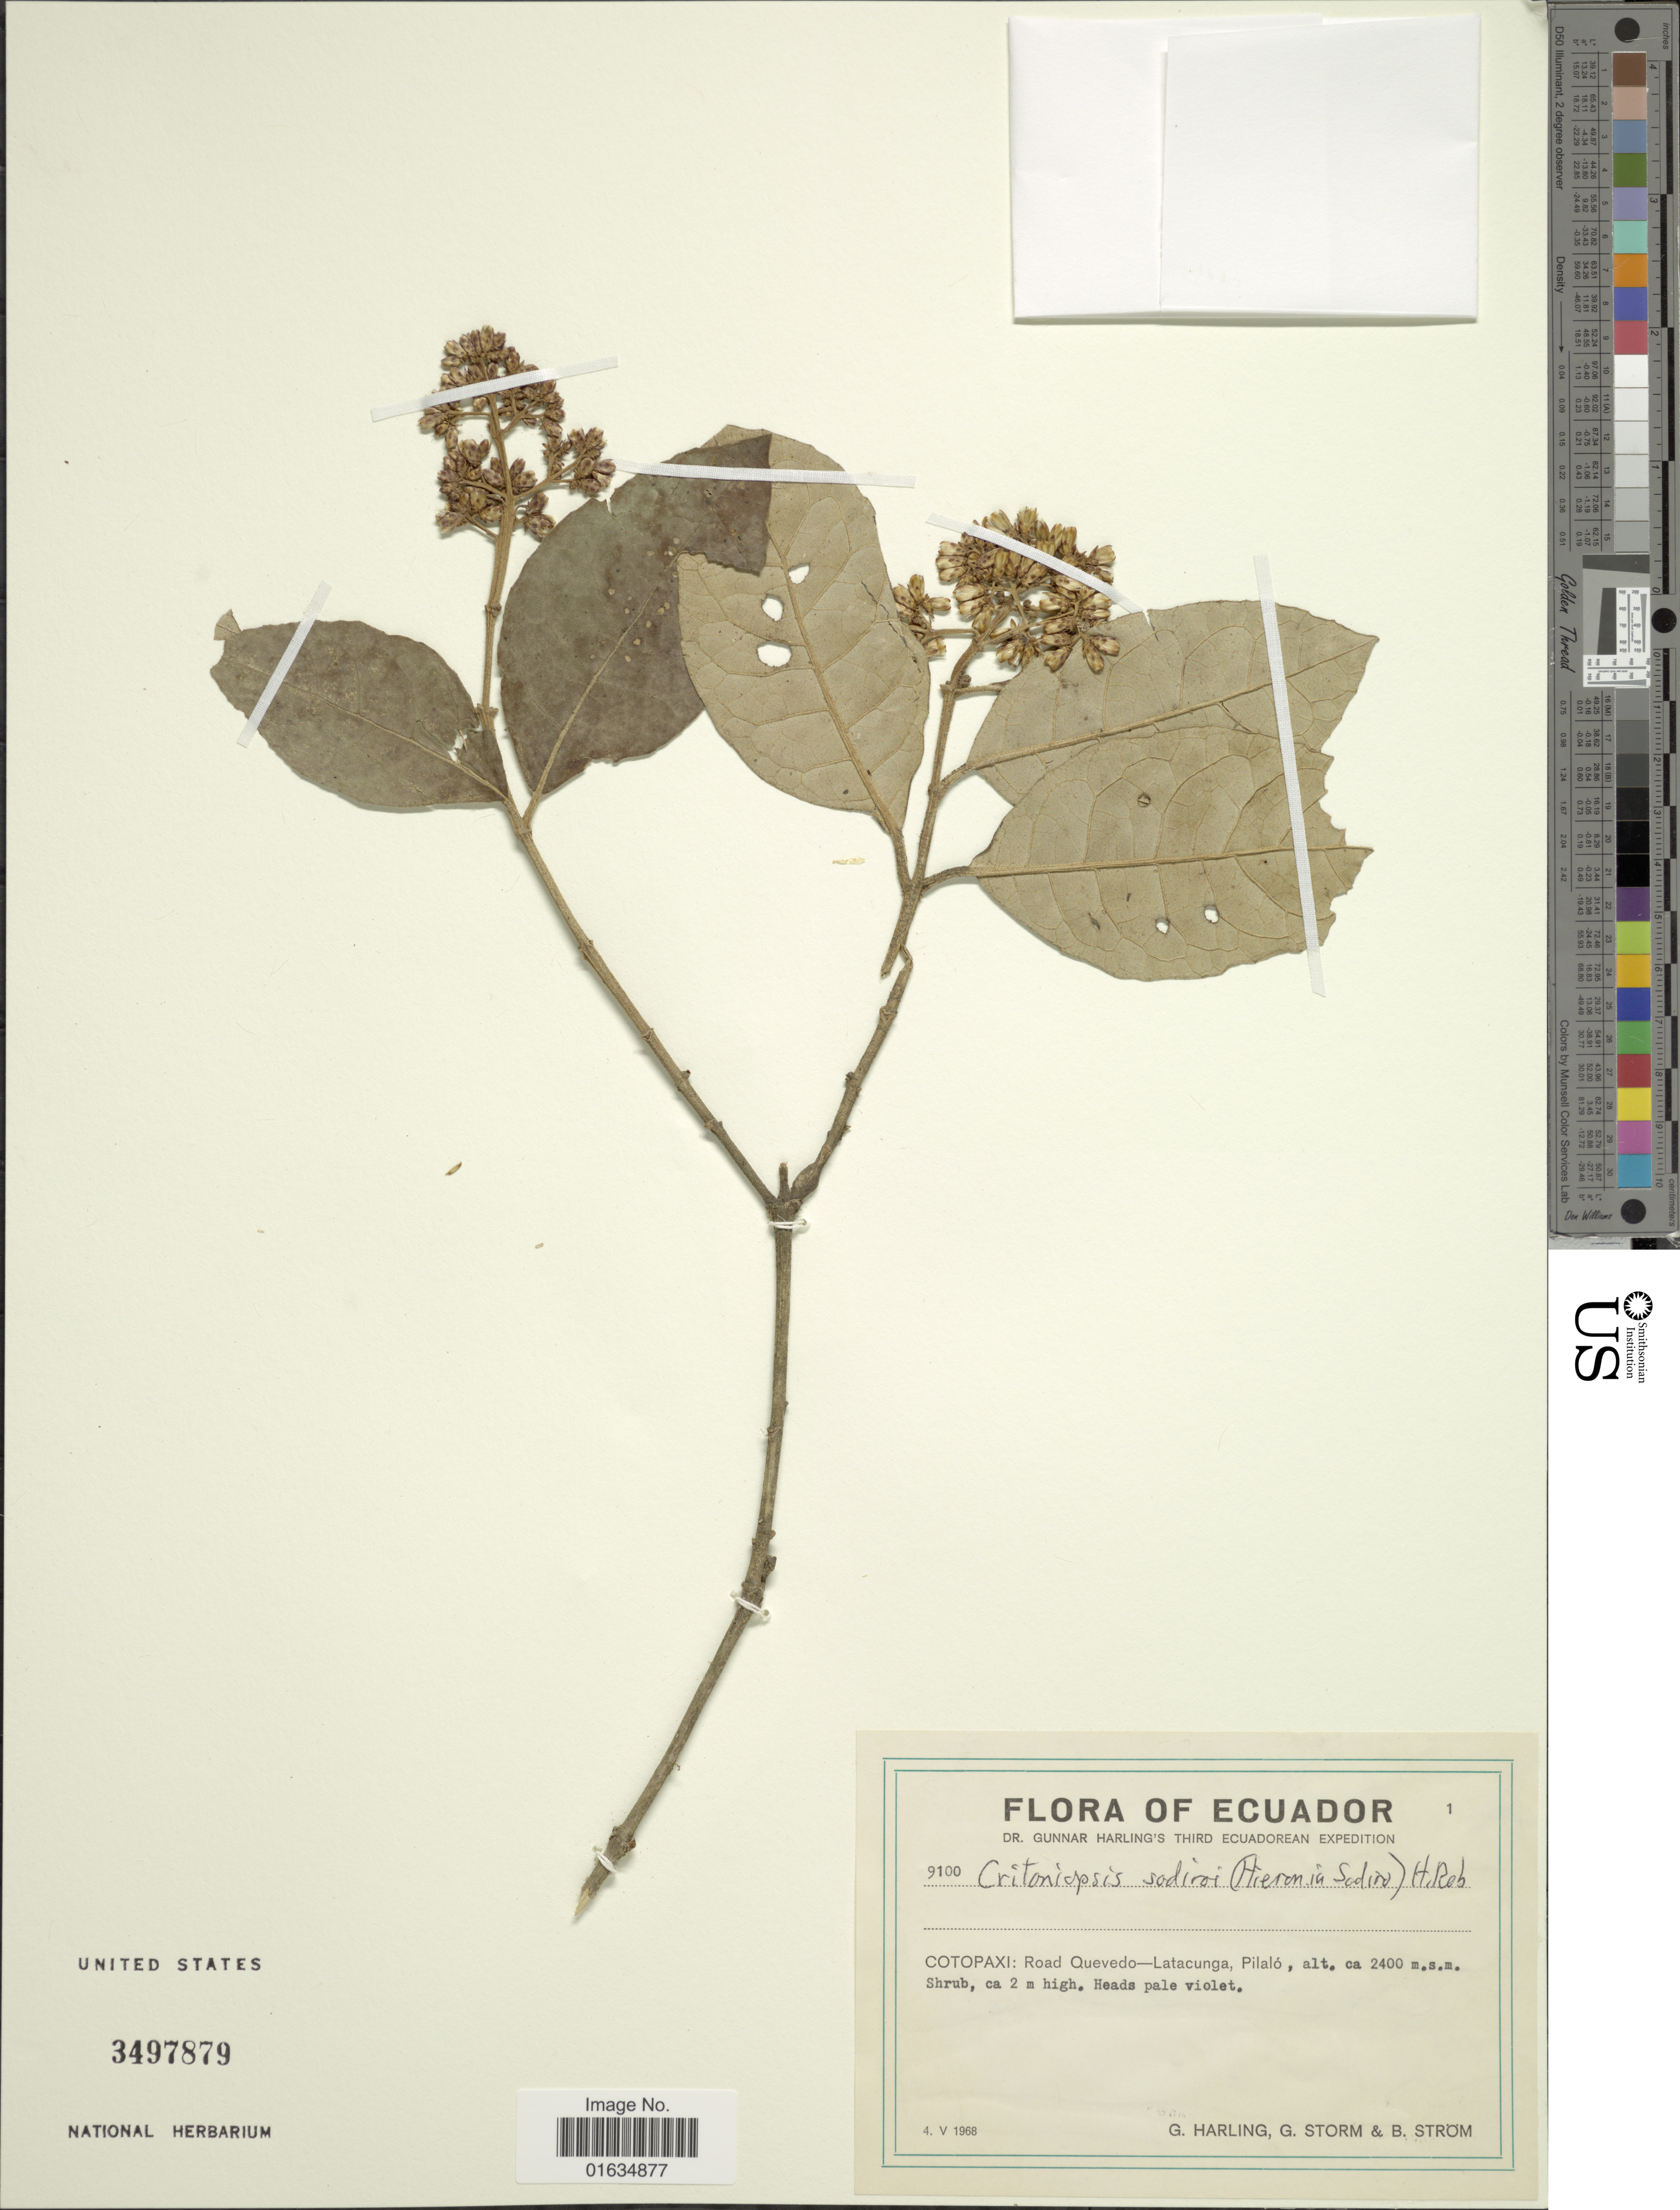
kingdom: Plantae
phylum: Tracheophyta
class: Magnoliopsida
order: Asterales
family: Asteraceae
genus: Critoniopsis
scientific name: Critoniopsis sodiroi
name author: (Hieron. ex Sodiro) H. Rob.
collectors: G. Harling, G. Storm & B. Strom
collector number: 9100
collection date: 1968-05-04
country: Ecuador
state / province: Cotopaxi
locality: Road Quevedo-Latacunga, Pilalo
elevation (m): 2400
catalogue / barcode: US 3497879